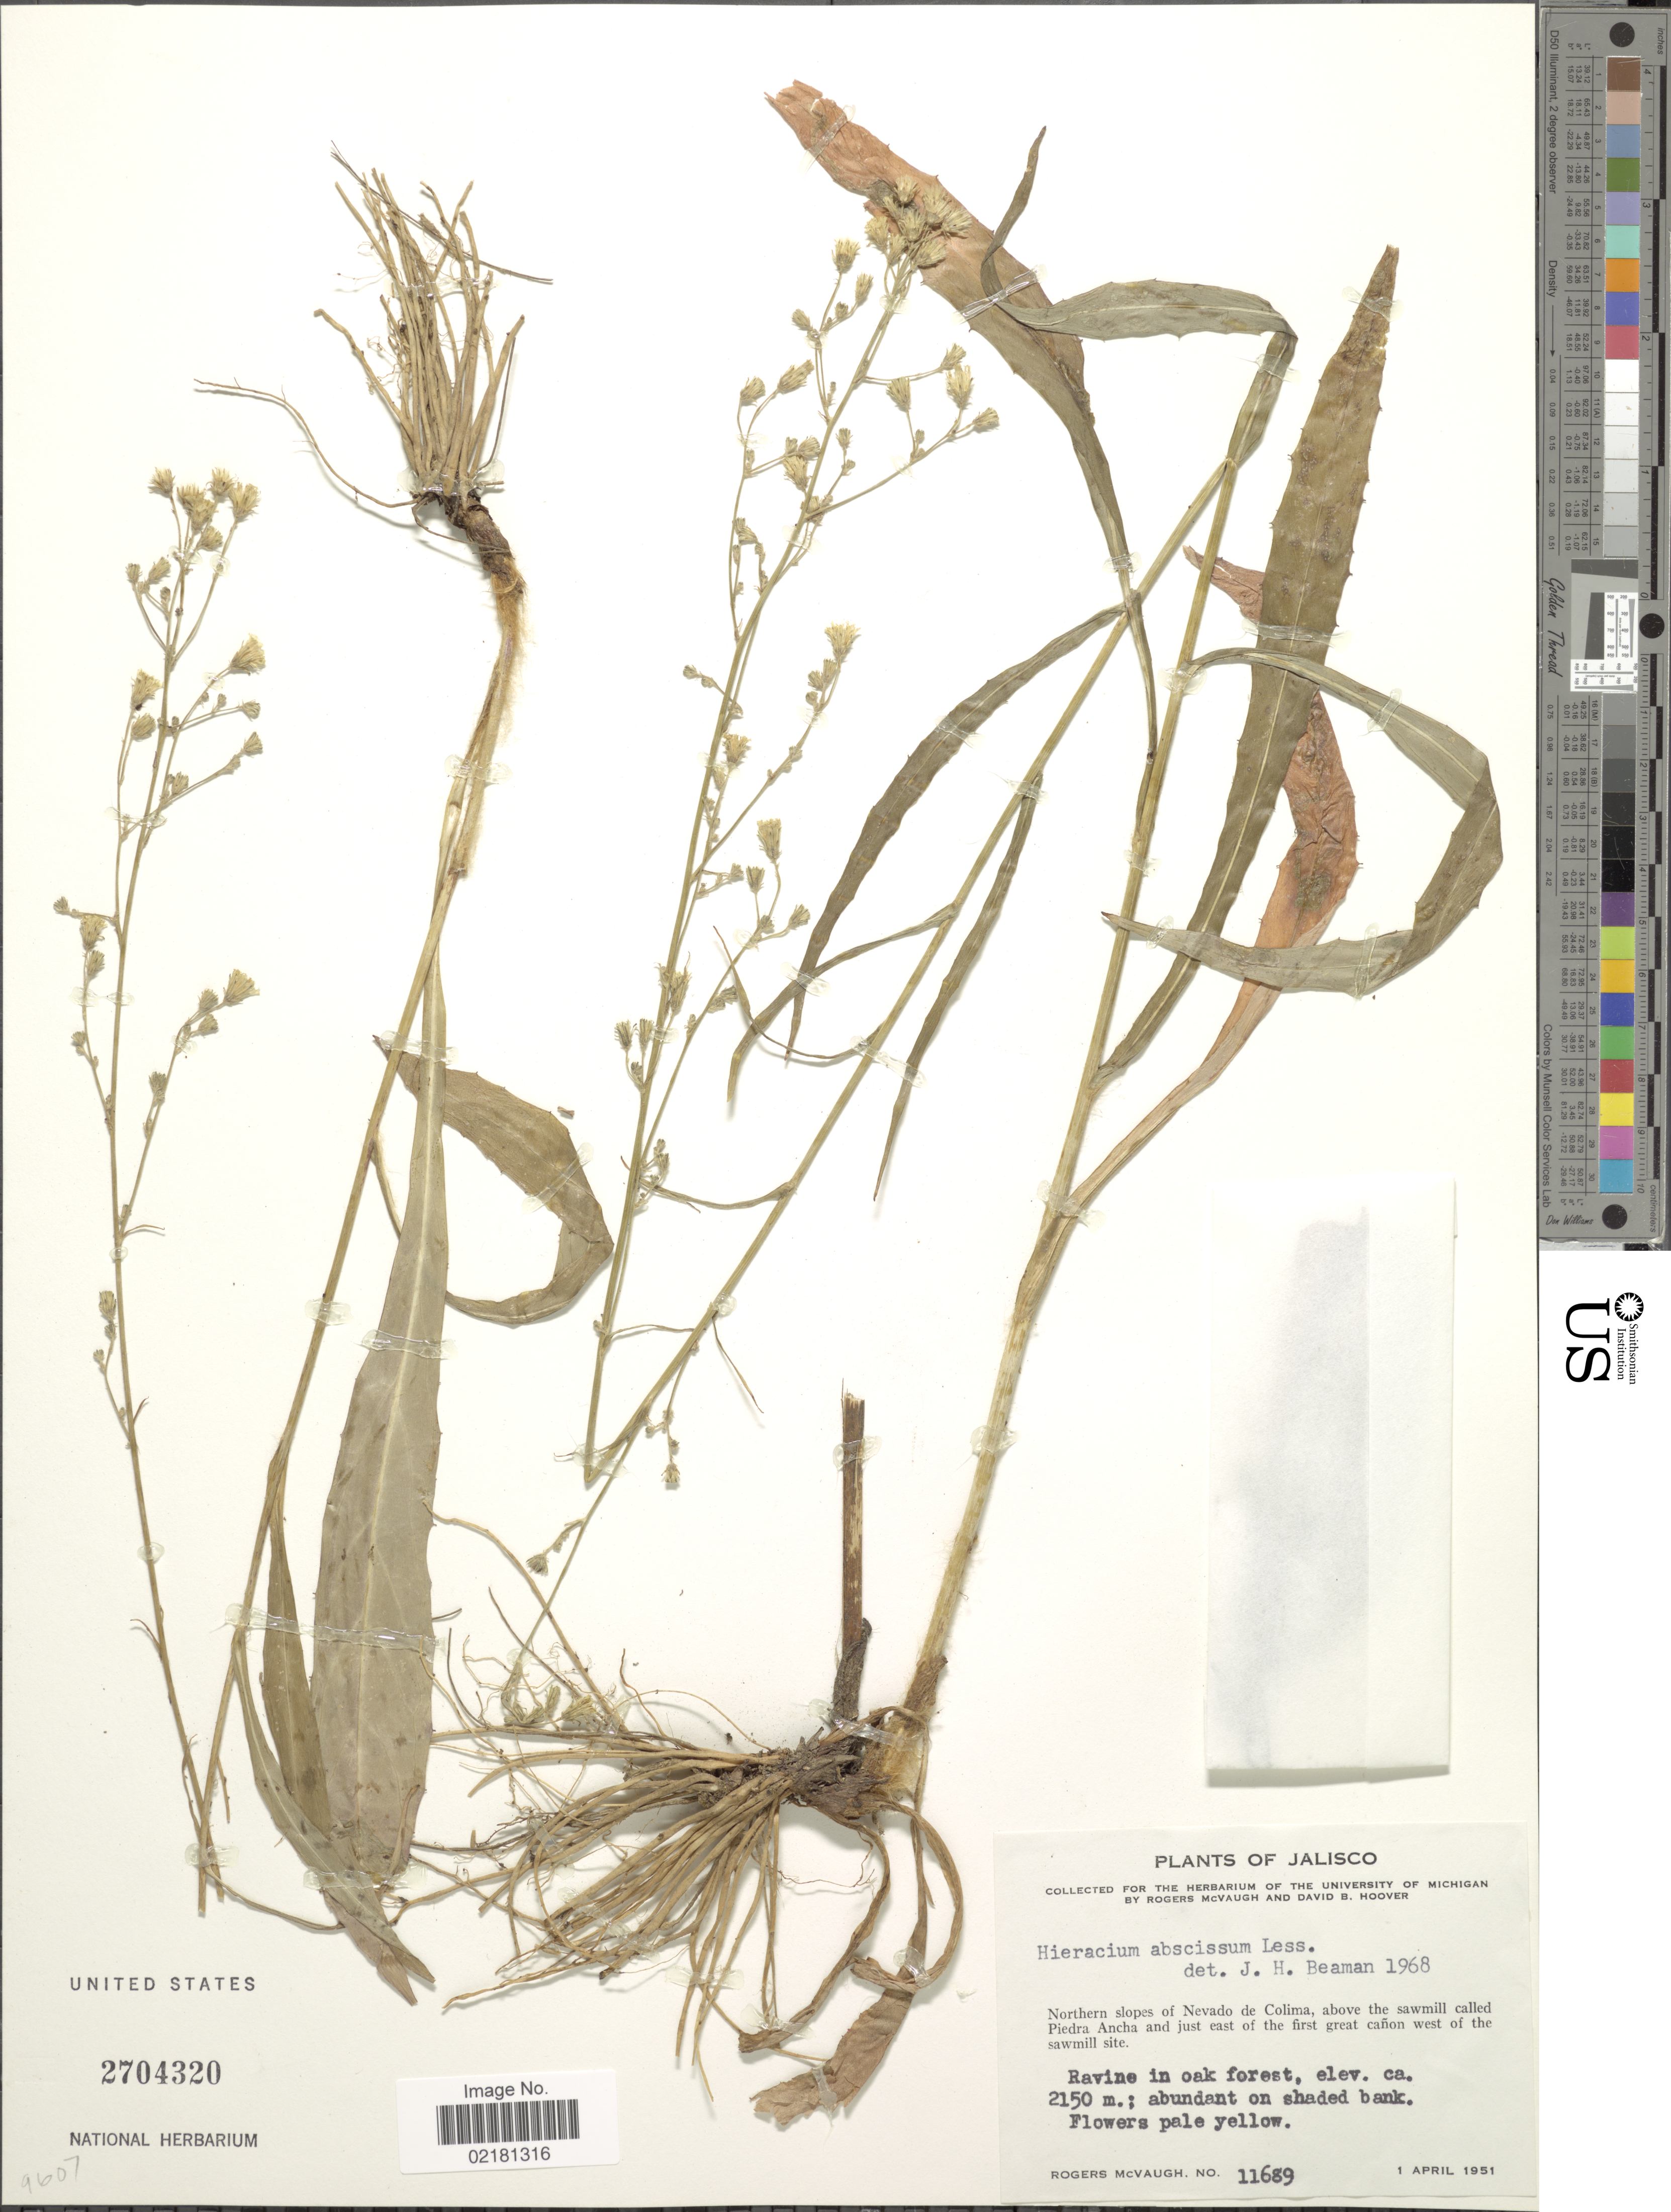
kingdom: Plantae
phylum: Tracheophyta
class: Magnoliopsida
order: Asterales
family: Asteraceae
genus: Hieracium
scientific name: Hieracium abscissum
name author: Less.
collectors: R. McVaugh & D. B. Hoover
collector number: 11689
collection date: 1951-04-01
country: Mexico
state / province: Jalisco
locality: Northern slopes of Nevado de Colima, above the sawmill called Piedra Ancha and just east of the first great cañon west of the sawmill site, ravine in oak forest.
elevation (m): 2150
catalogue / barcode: US 2704320